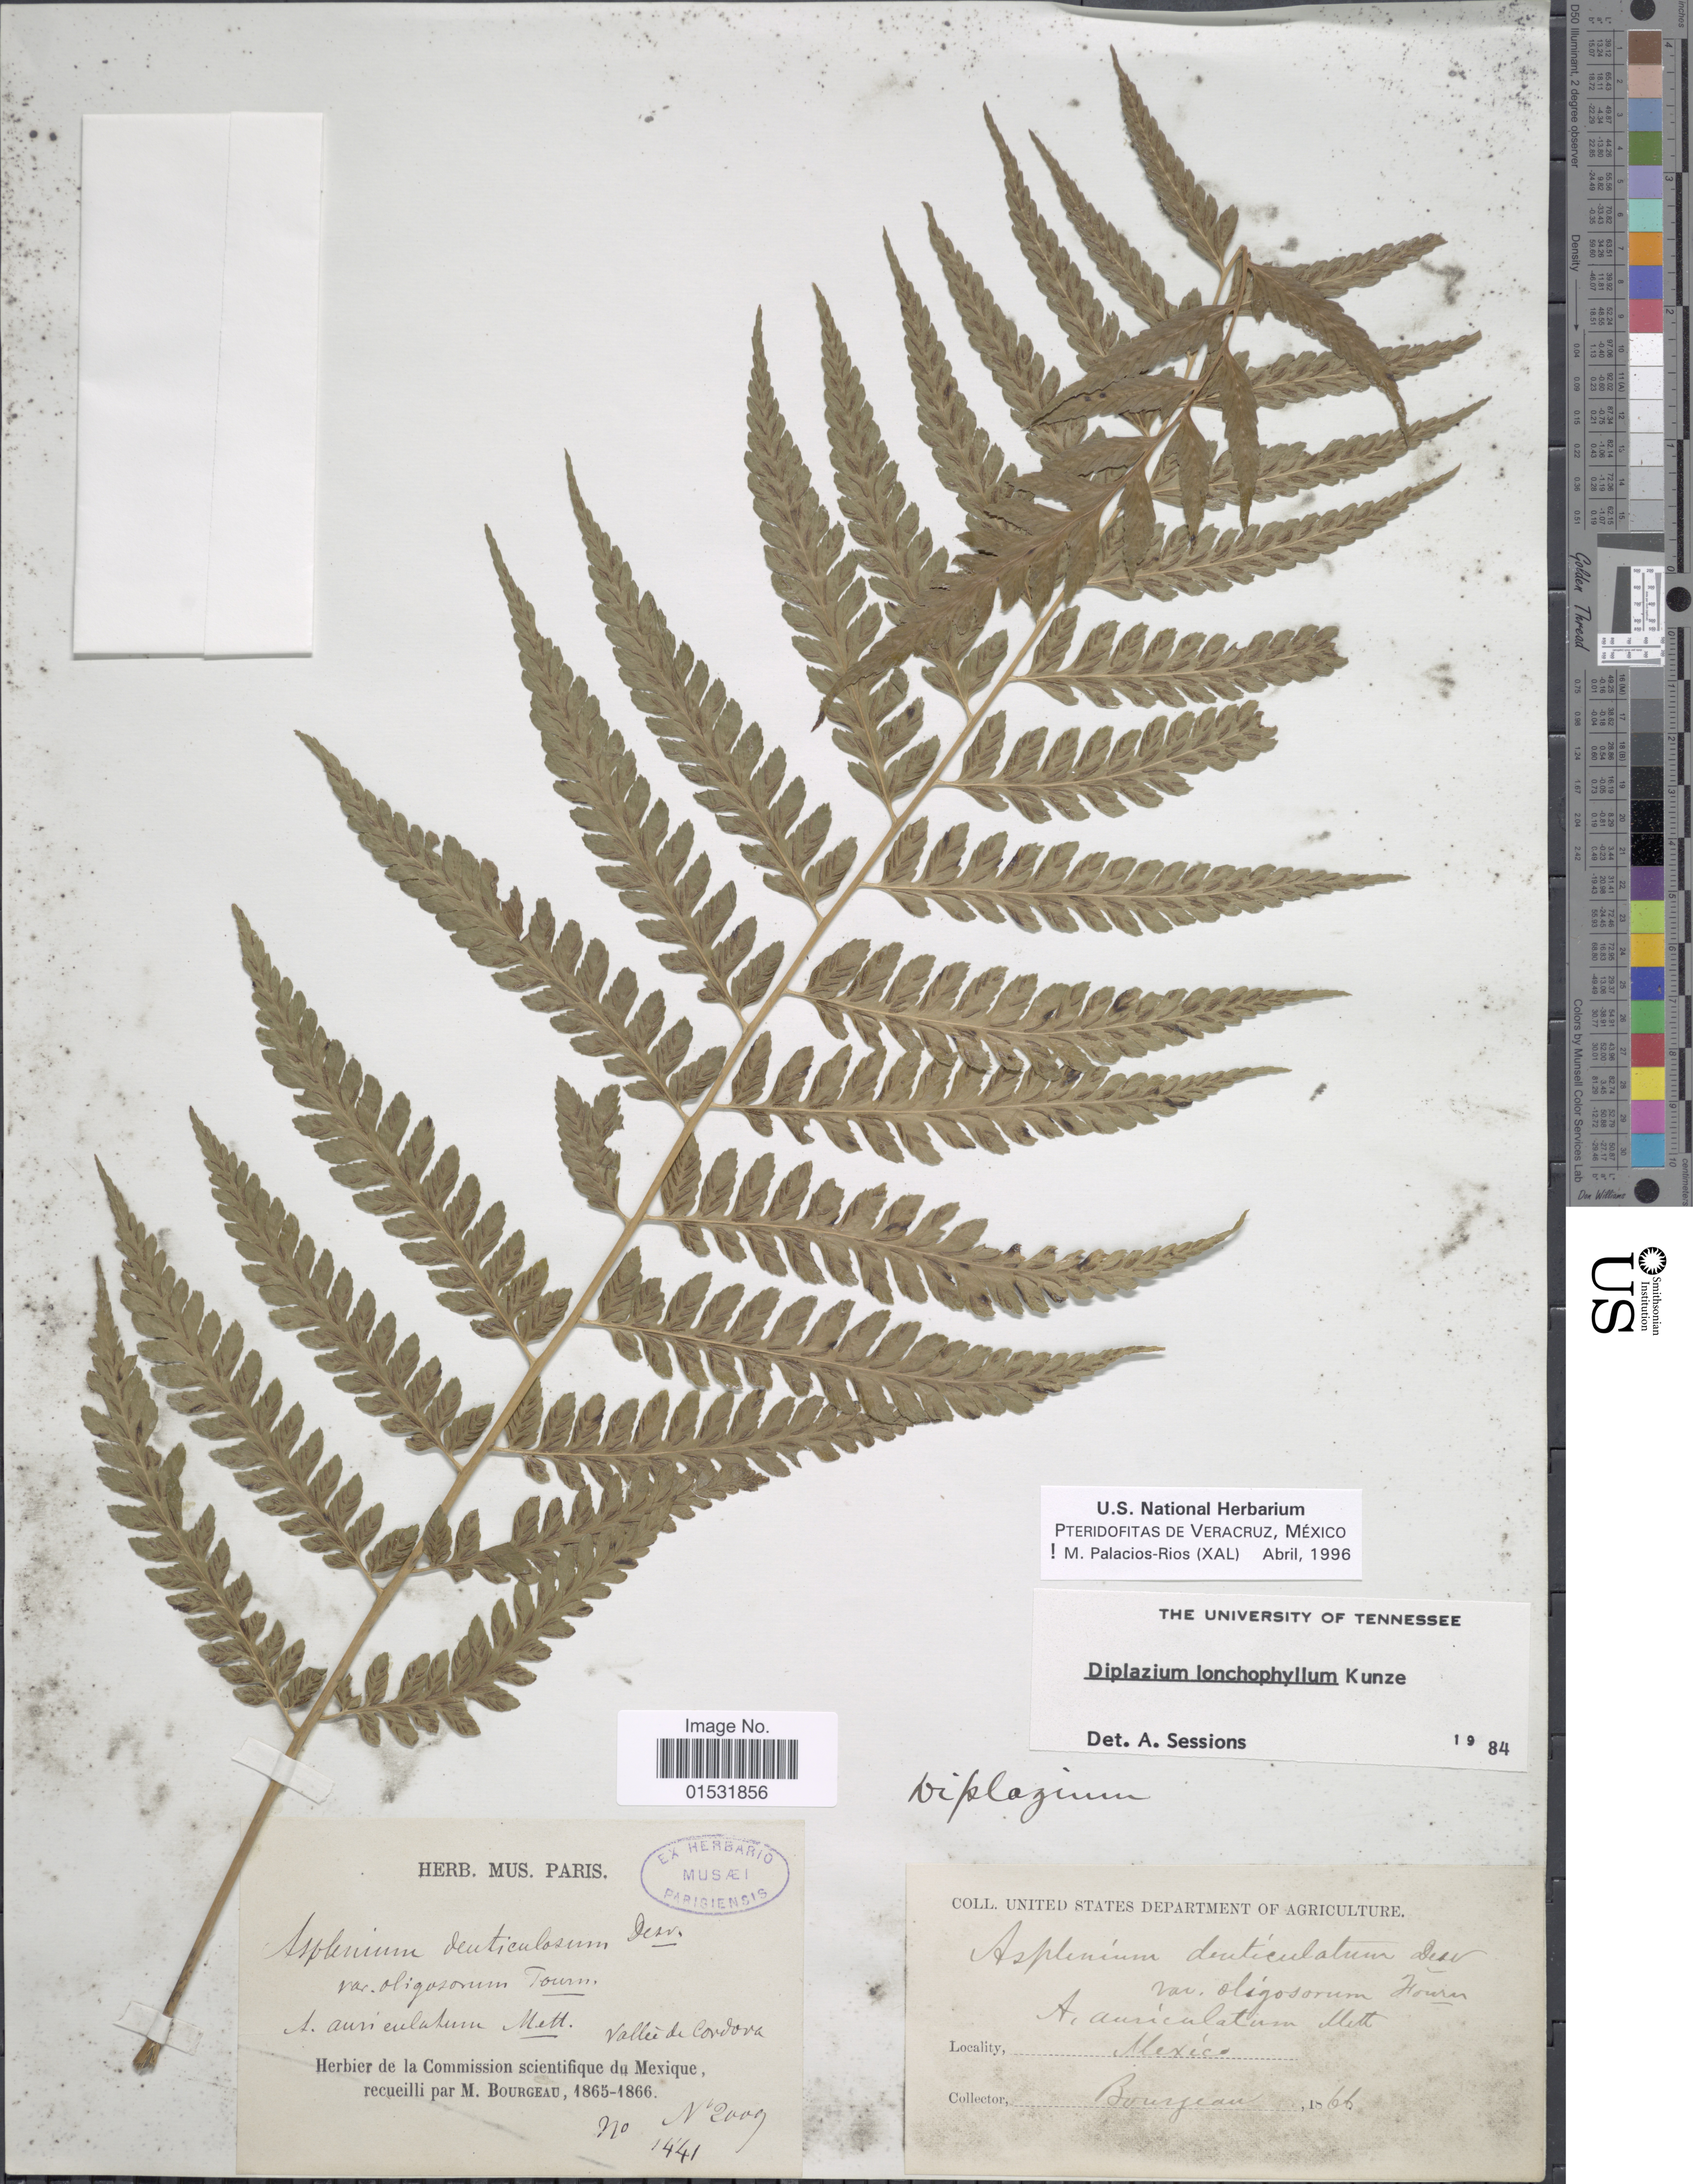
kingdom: Plantae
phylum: Tracheophyta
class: Polypodiopsida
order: Polypodiales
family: Athyriaceae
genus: Diplazium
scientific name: Diplazium lonchophyllum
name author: Kunze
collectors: M. Bourgeau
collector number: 2009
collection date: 1866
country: Mexico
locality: Vallée de Cordova